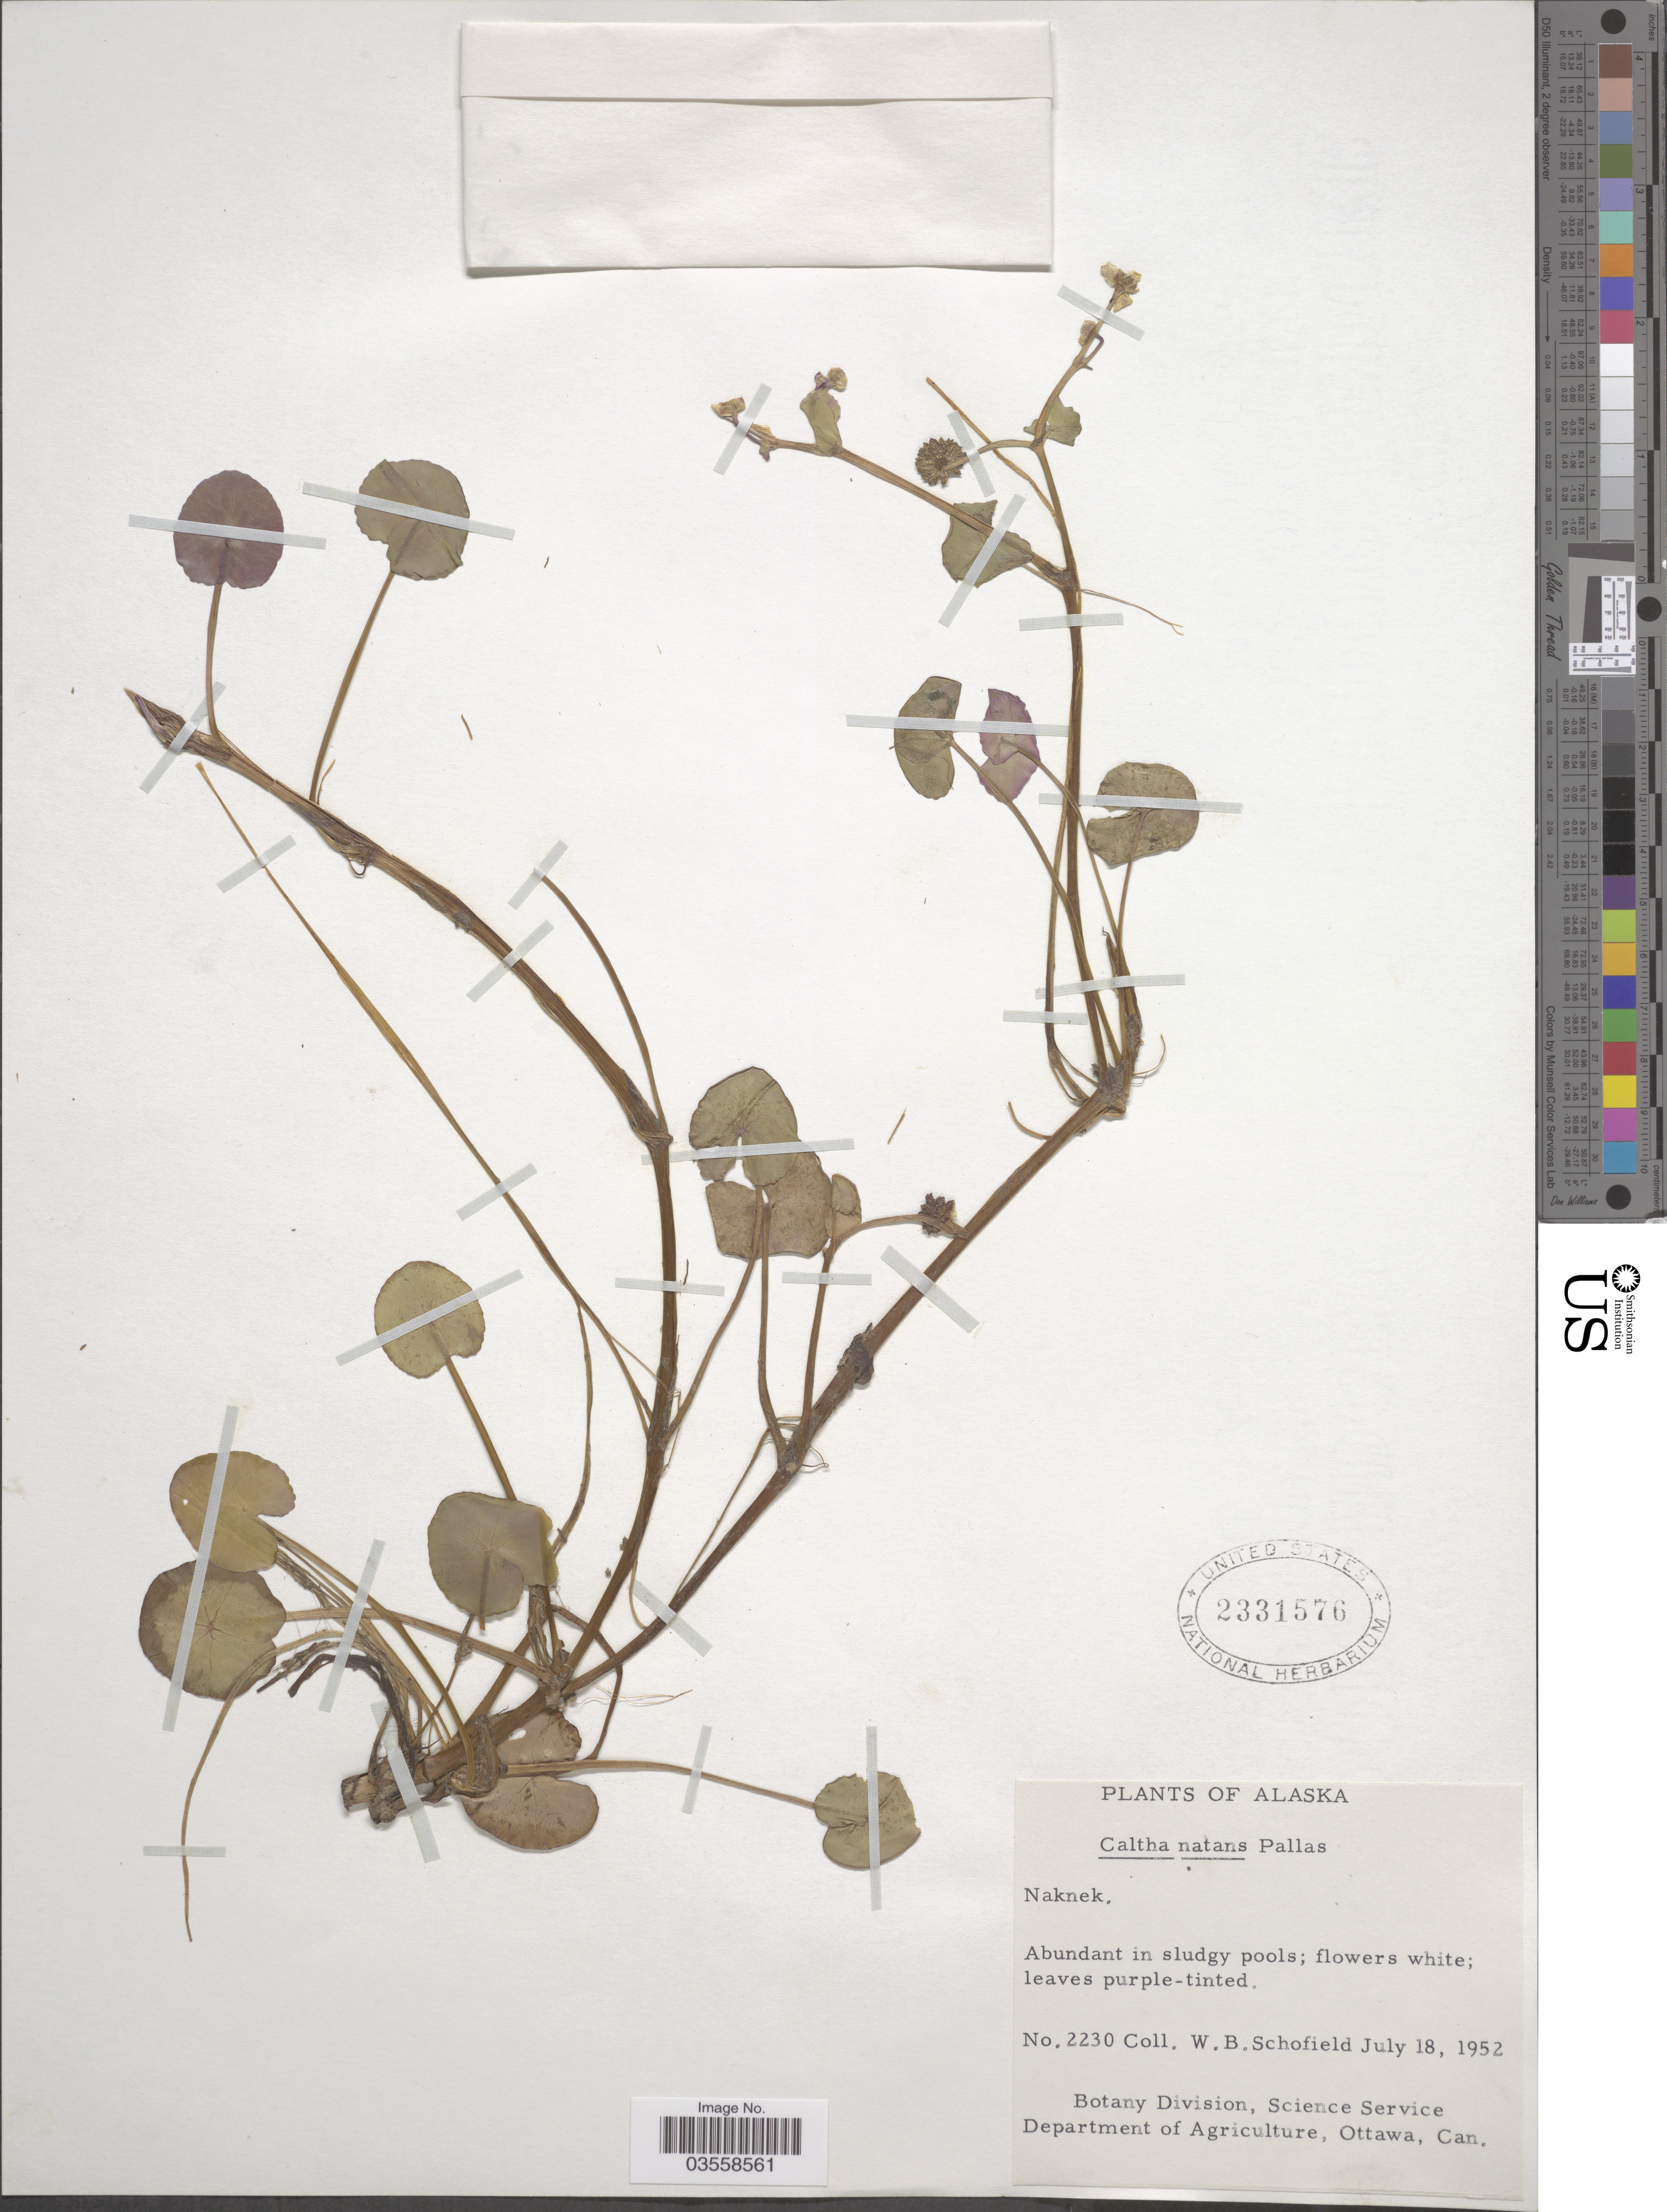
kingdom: Plantae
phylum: Tracheophyta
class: Magnoliopsida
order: Ranunculales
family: Ranunculaceae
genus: Caltha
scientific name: Caltha natans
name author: Pall.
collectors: W. Schofield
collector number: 2230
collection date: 1952-07-18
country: United States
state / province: Alaska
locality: Naknek.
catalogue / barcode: US 2331576